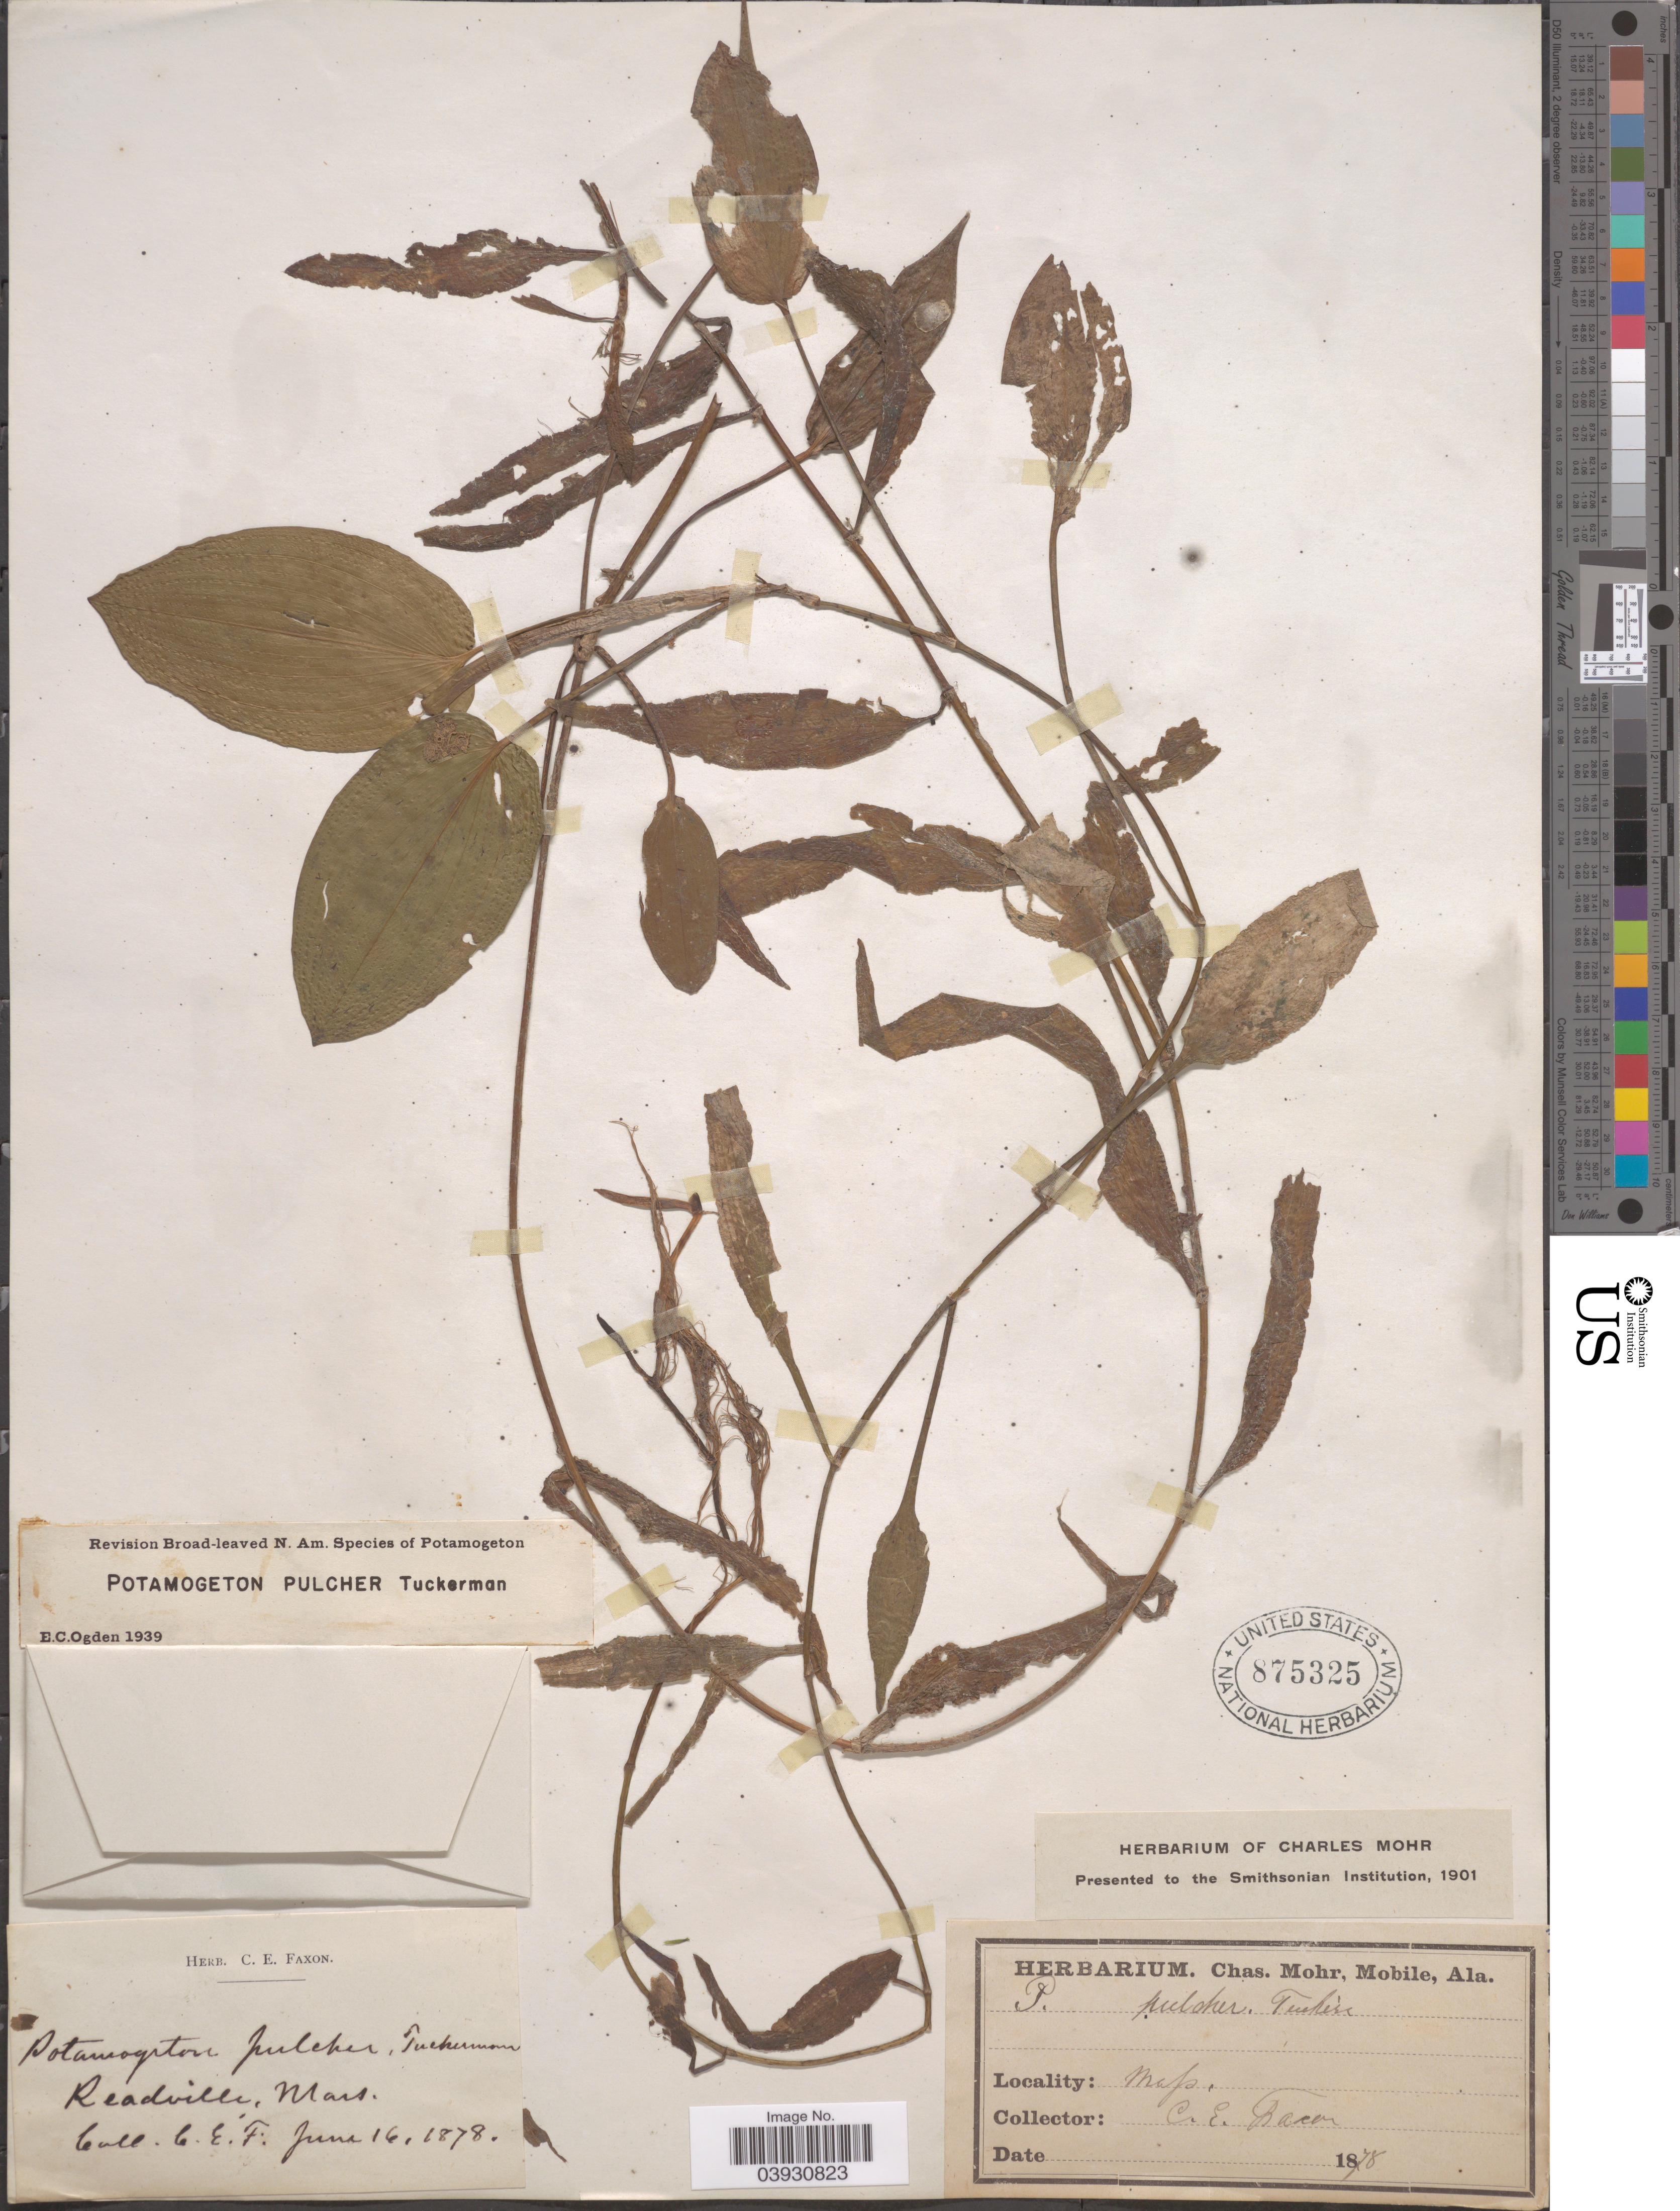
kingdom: Plantae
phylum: Tracheophyta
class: Liliopsida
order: Alismatales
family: Potamogetonaceae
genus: Potamogeton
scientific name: Potamogeton pulcher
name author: Tuck.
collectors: C. Faxon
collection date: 1878-06-16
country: United States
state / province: Massachusetts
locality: Readville.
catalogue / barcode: US 875325